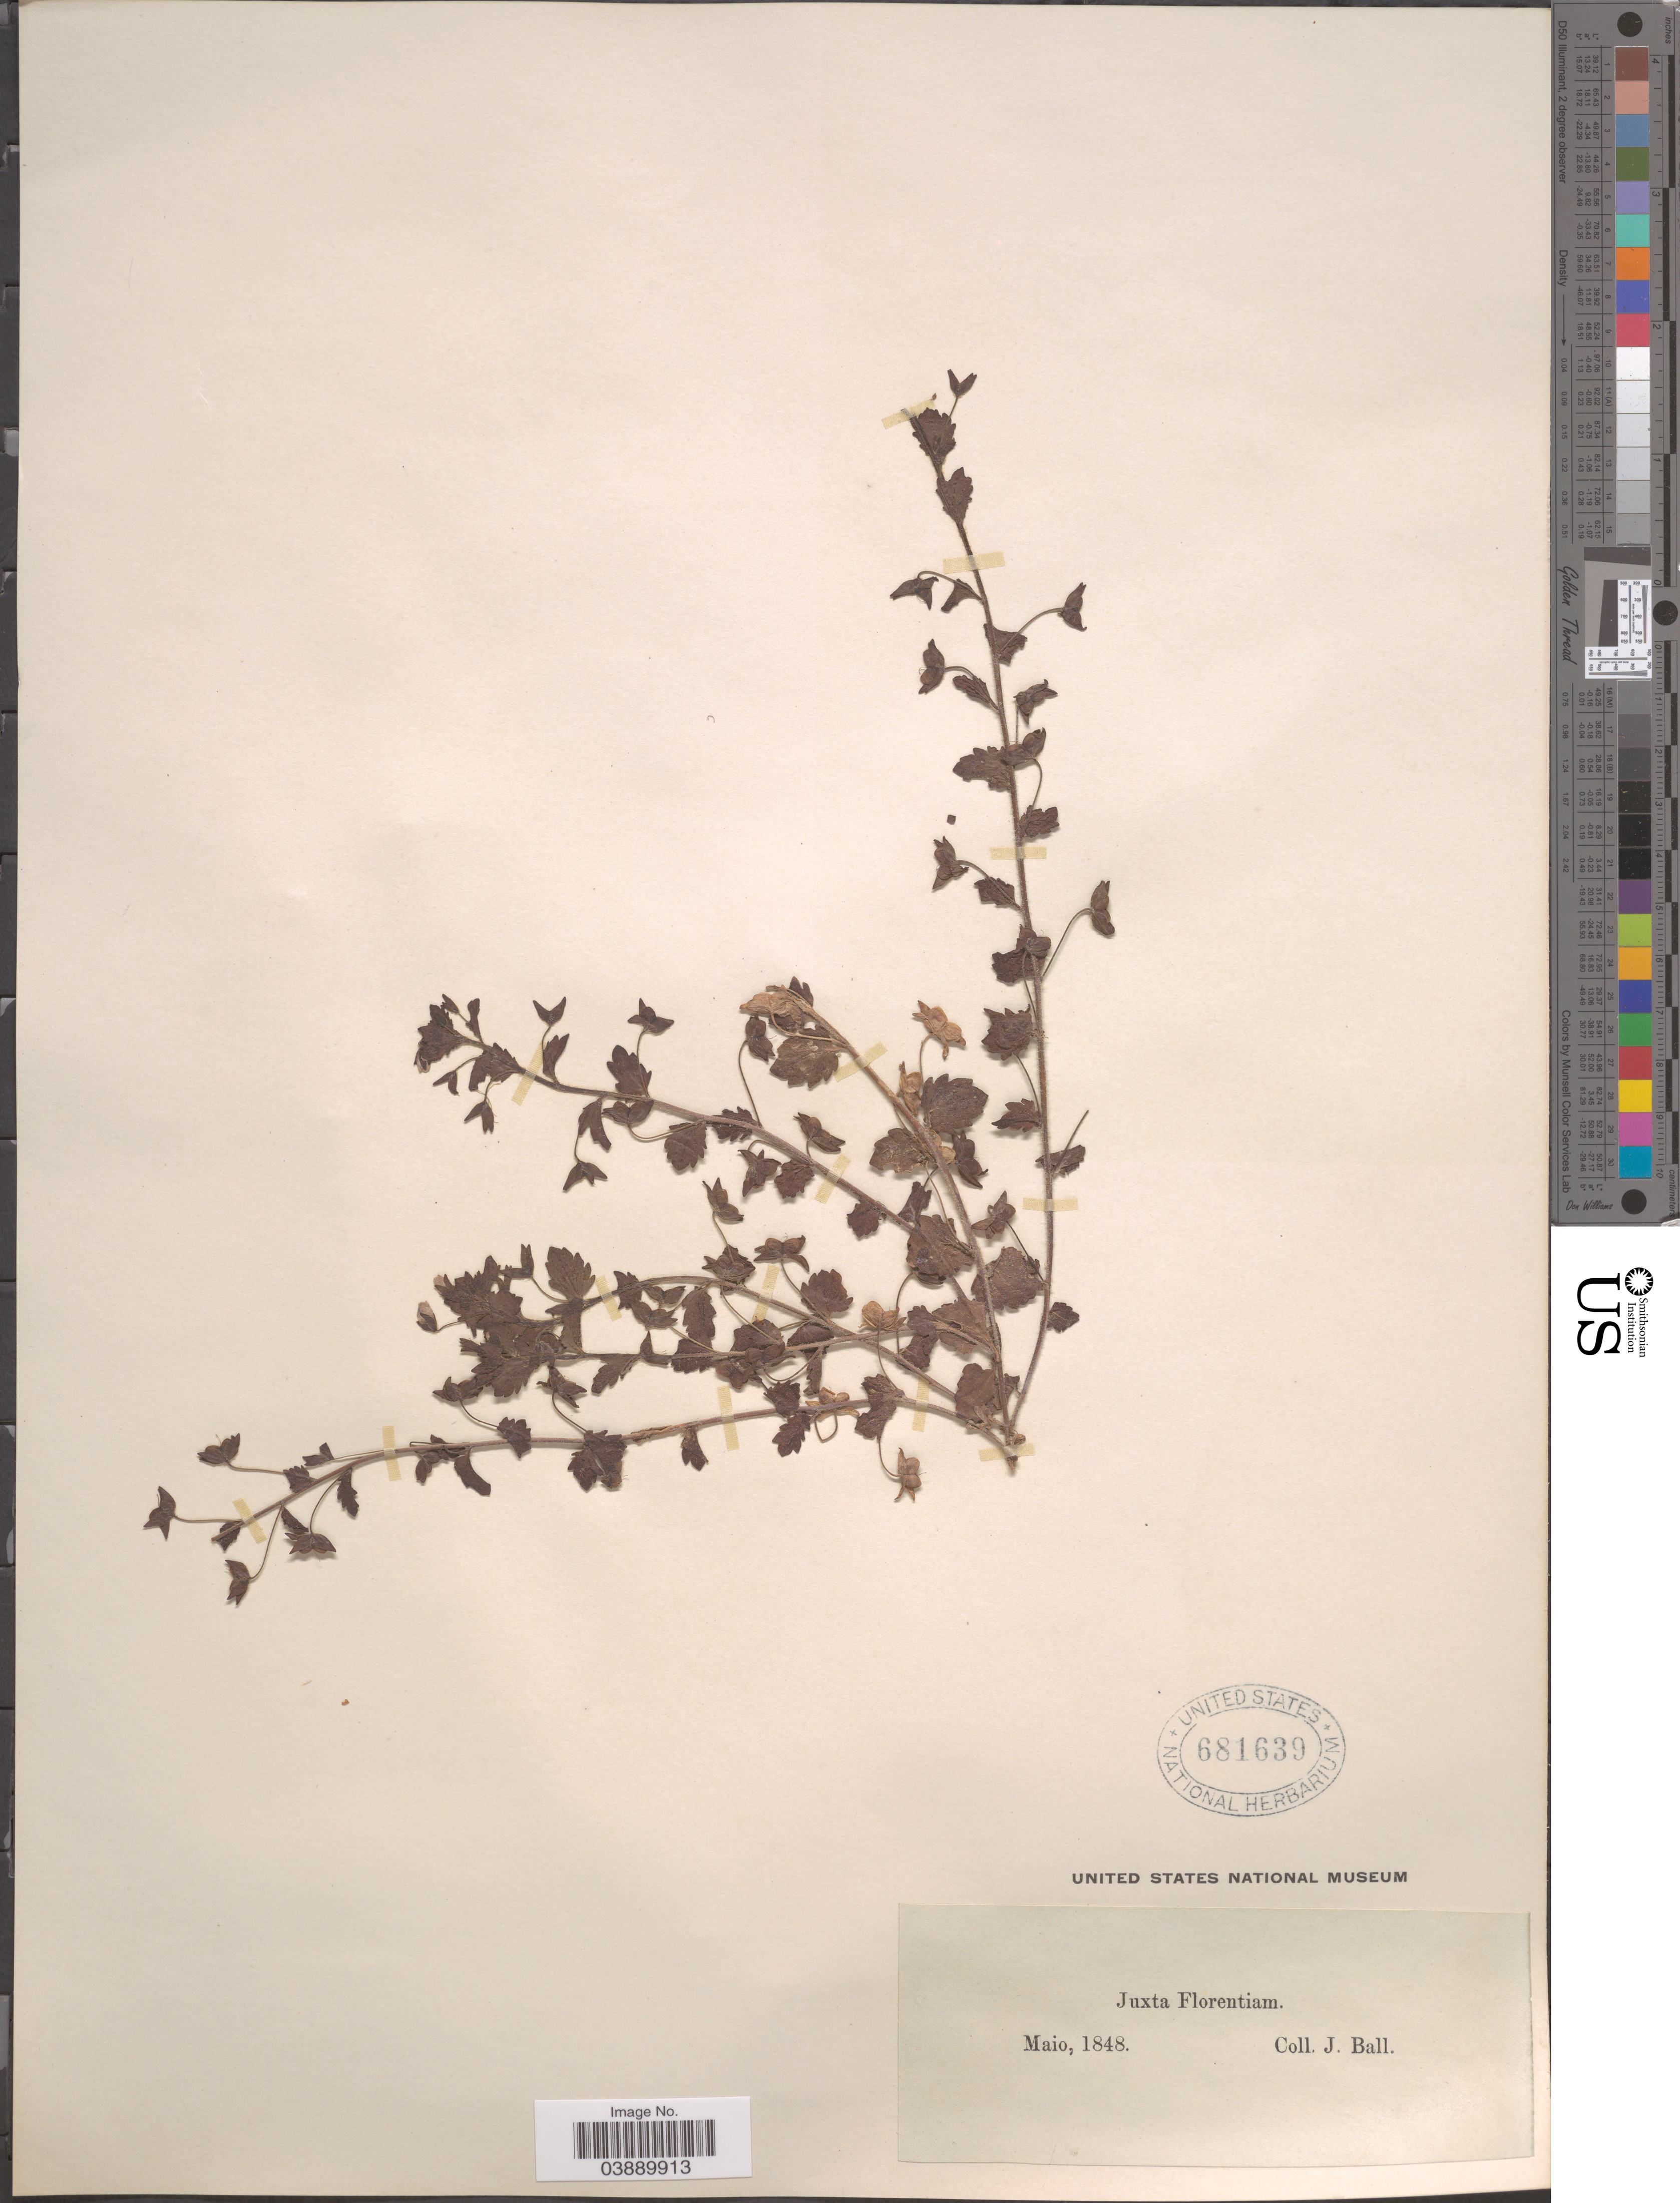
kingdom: Plantae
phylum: Tracheophyta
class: Magnoliopsida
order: Lamiales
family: Plantaginaceae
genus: Veronica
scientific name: Veronica persica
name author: Poir.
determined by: Albach, Dirk C.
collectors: J. Ball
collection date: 1848-05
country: Italy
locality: Juxta Florentiam.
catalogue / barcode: US 681639